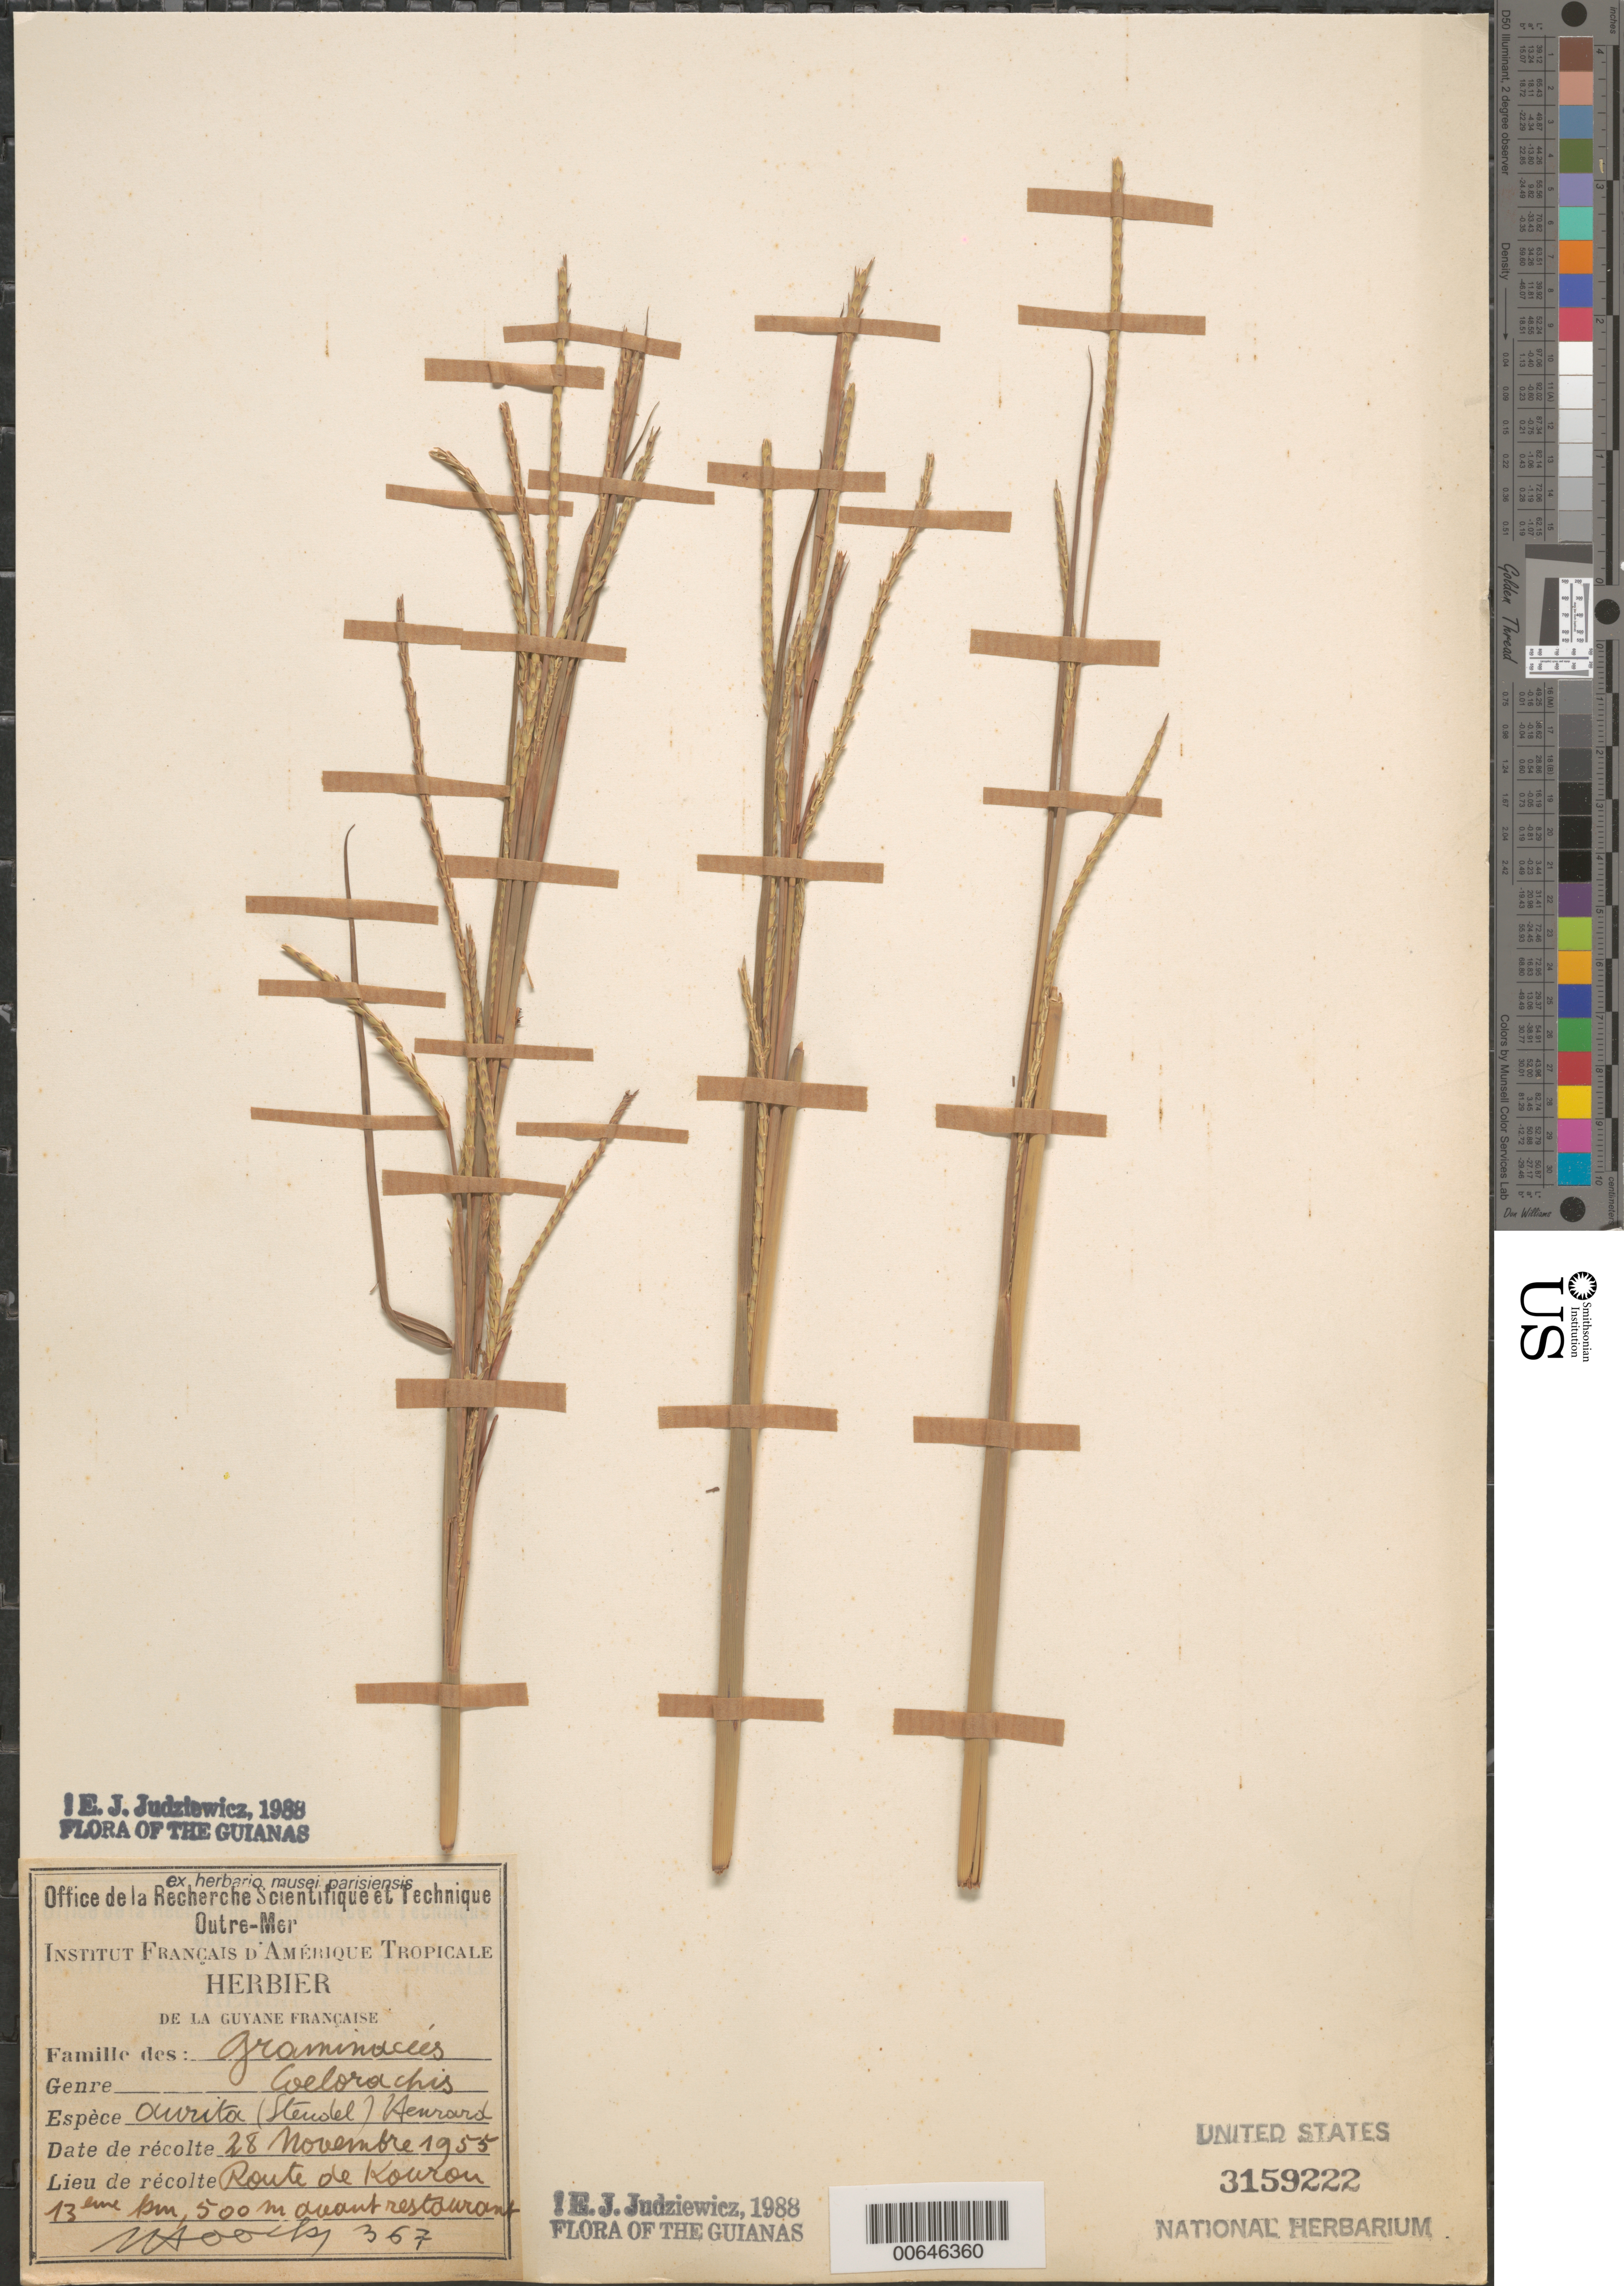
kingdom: Plantae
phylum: Tracheophyta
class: Liliopsida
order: Poales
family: Poaceae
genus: Mnesithea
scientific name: Mnesithea aurita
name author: (Steud.) de Koning & Sosef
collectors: J. Hoock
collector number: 367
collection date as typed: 28-Nov-55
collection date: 1955-11-28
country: French Guiana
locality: Route de Kourou, 13 km, 500 m avant restaurant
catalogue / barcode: US 3159222